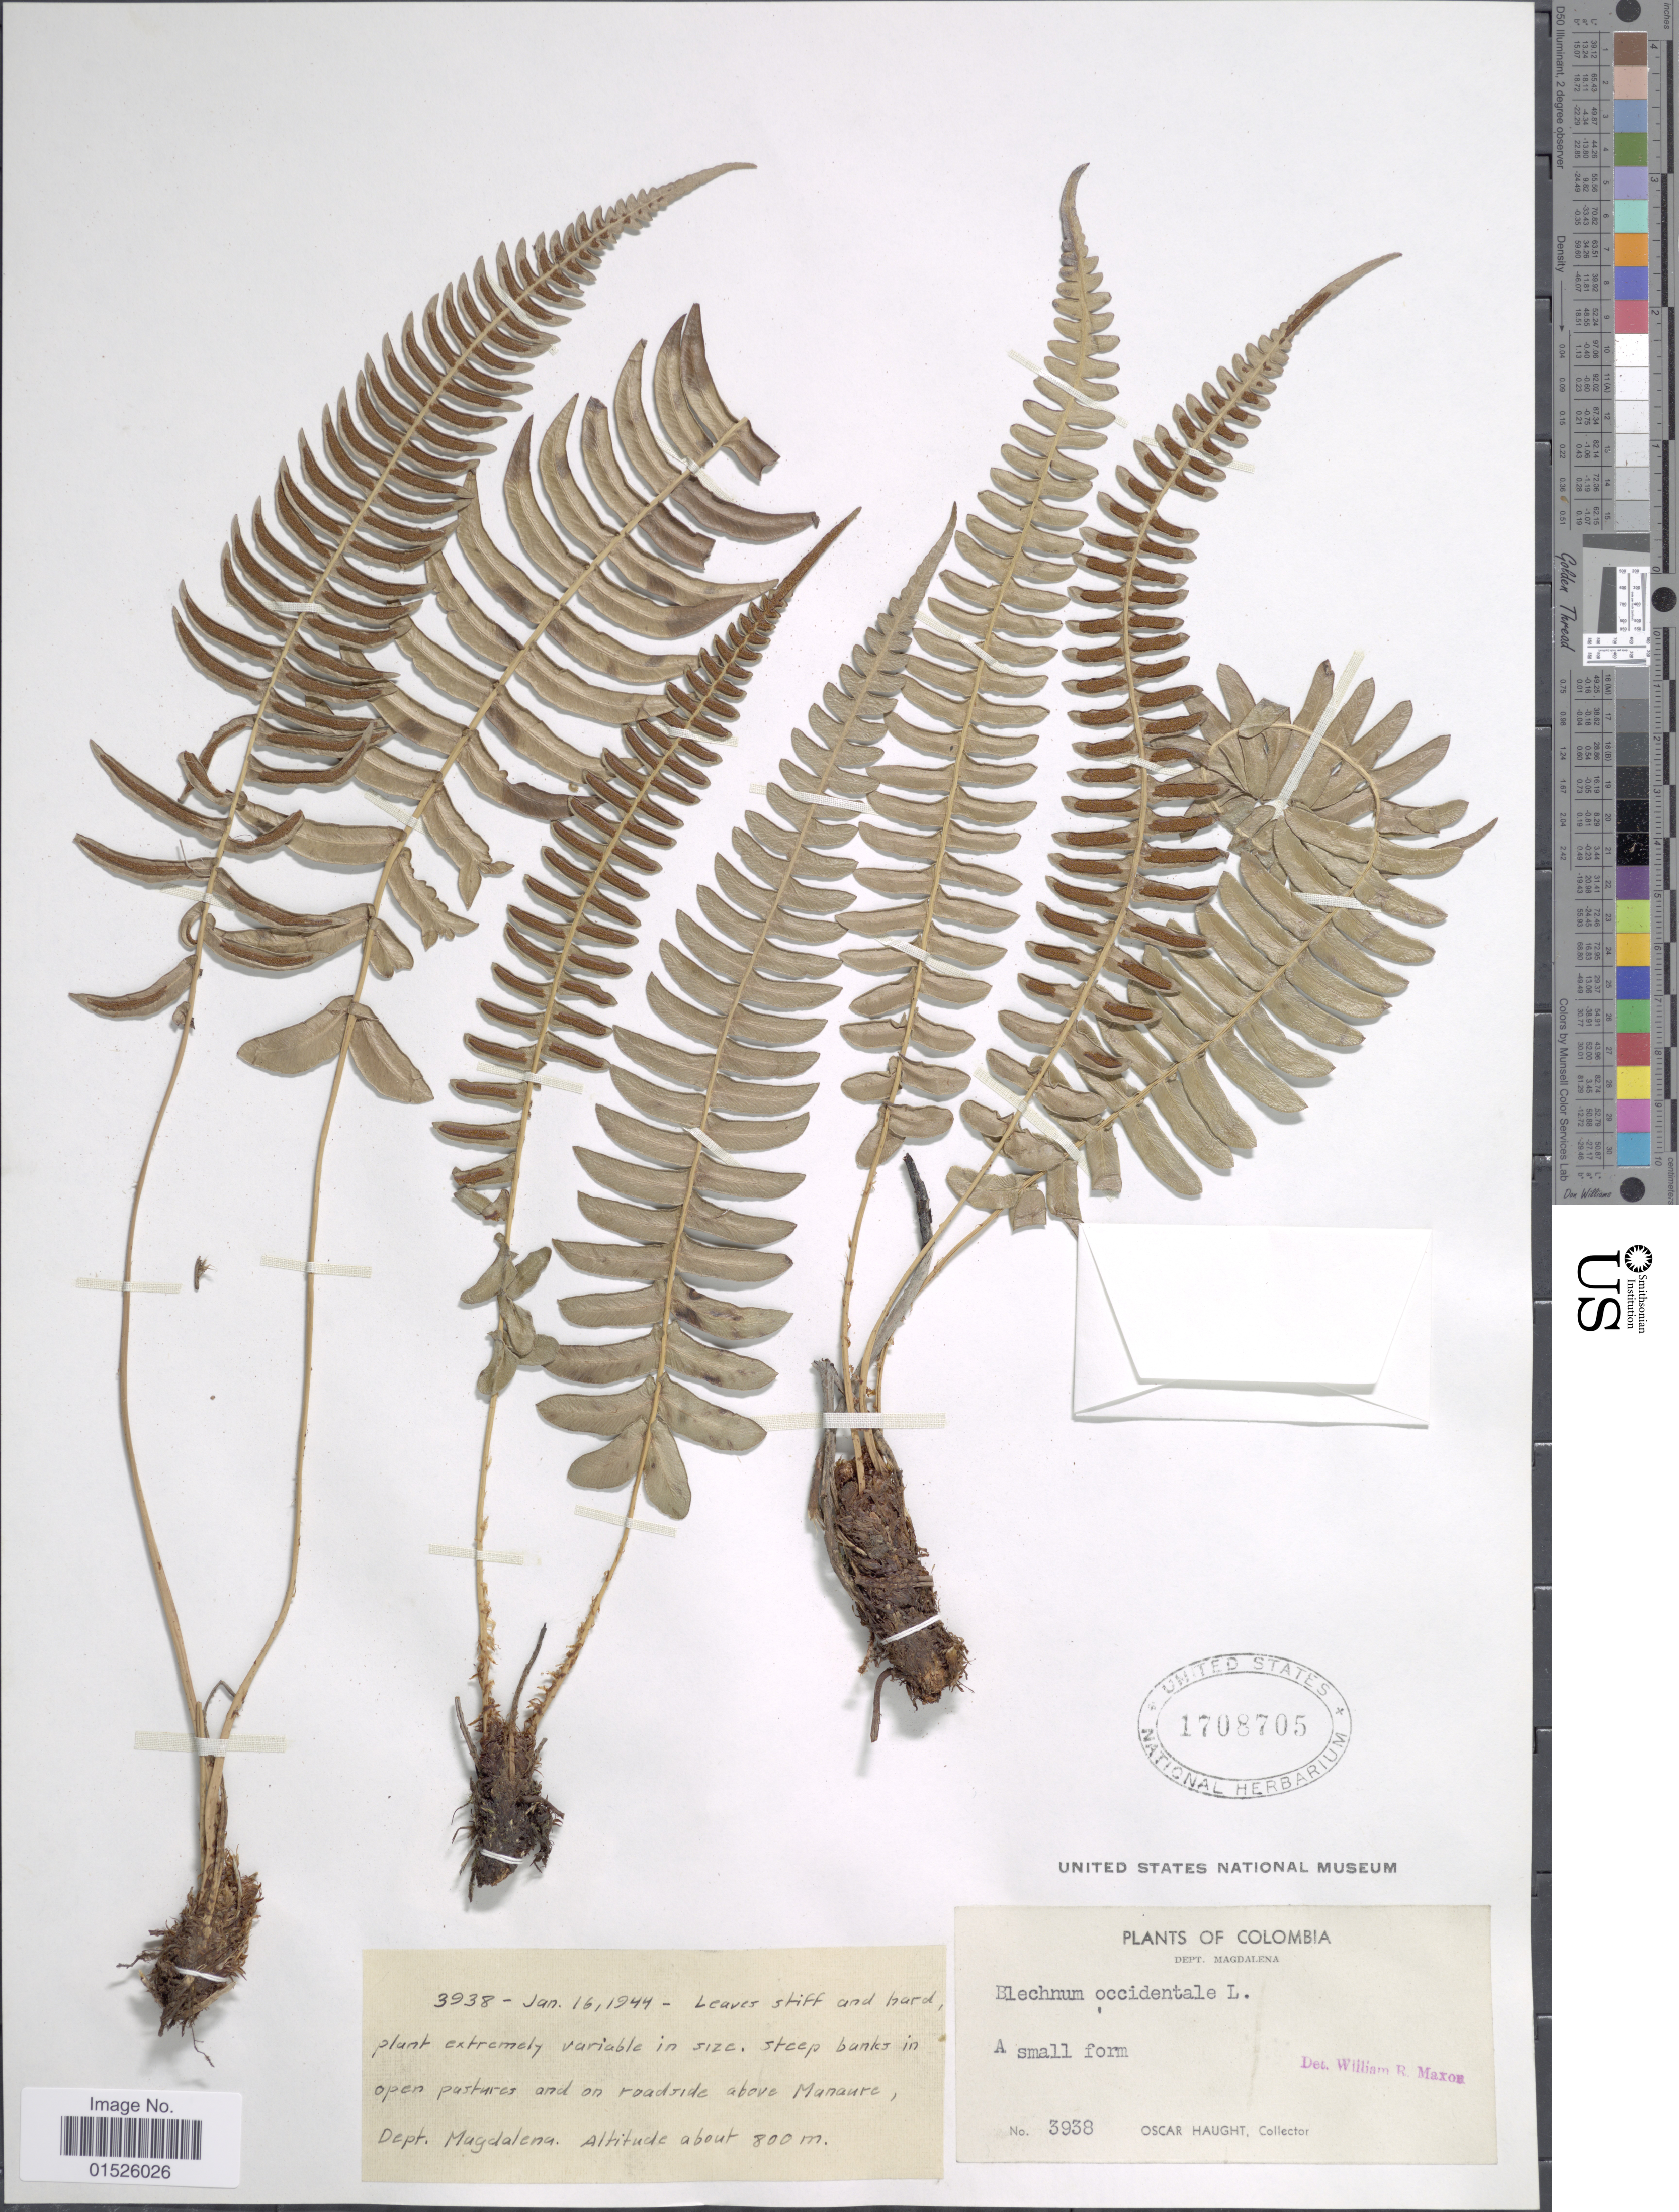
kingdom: Plantae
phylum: Tracheophyta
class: Polypodiopsida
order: Polypodiales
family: Blechnaceae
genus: Blechnum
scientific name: Blechnum glandulosum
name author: Link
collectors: O. L. Haught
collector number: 3938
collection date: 1944-01-16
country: Colombia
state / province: Magdalena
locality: Colombia, Steep banks in open pastures and on roadside above Manaure, Dept. Magdalena.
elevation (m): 800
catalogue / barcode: US 1708705